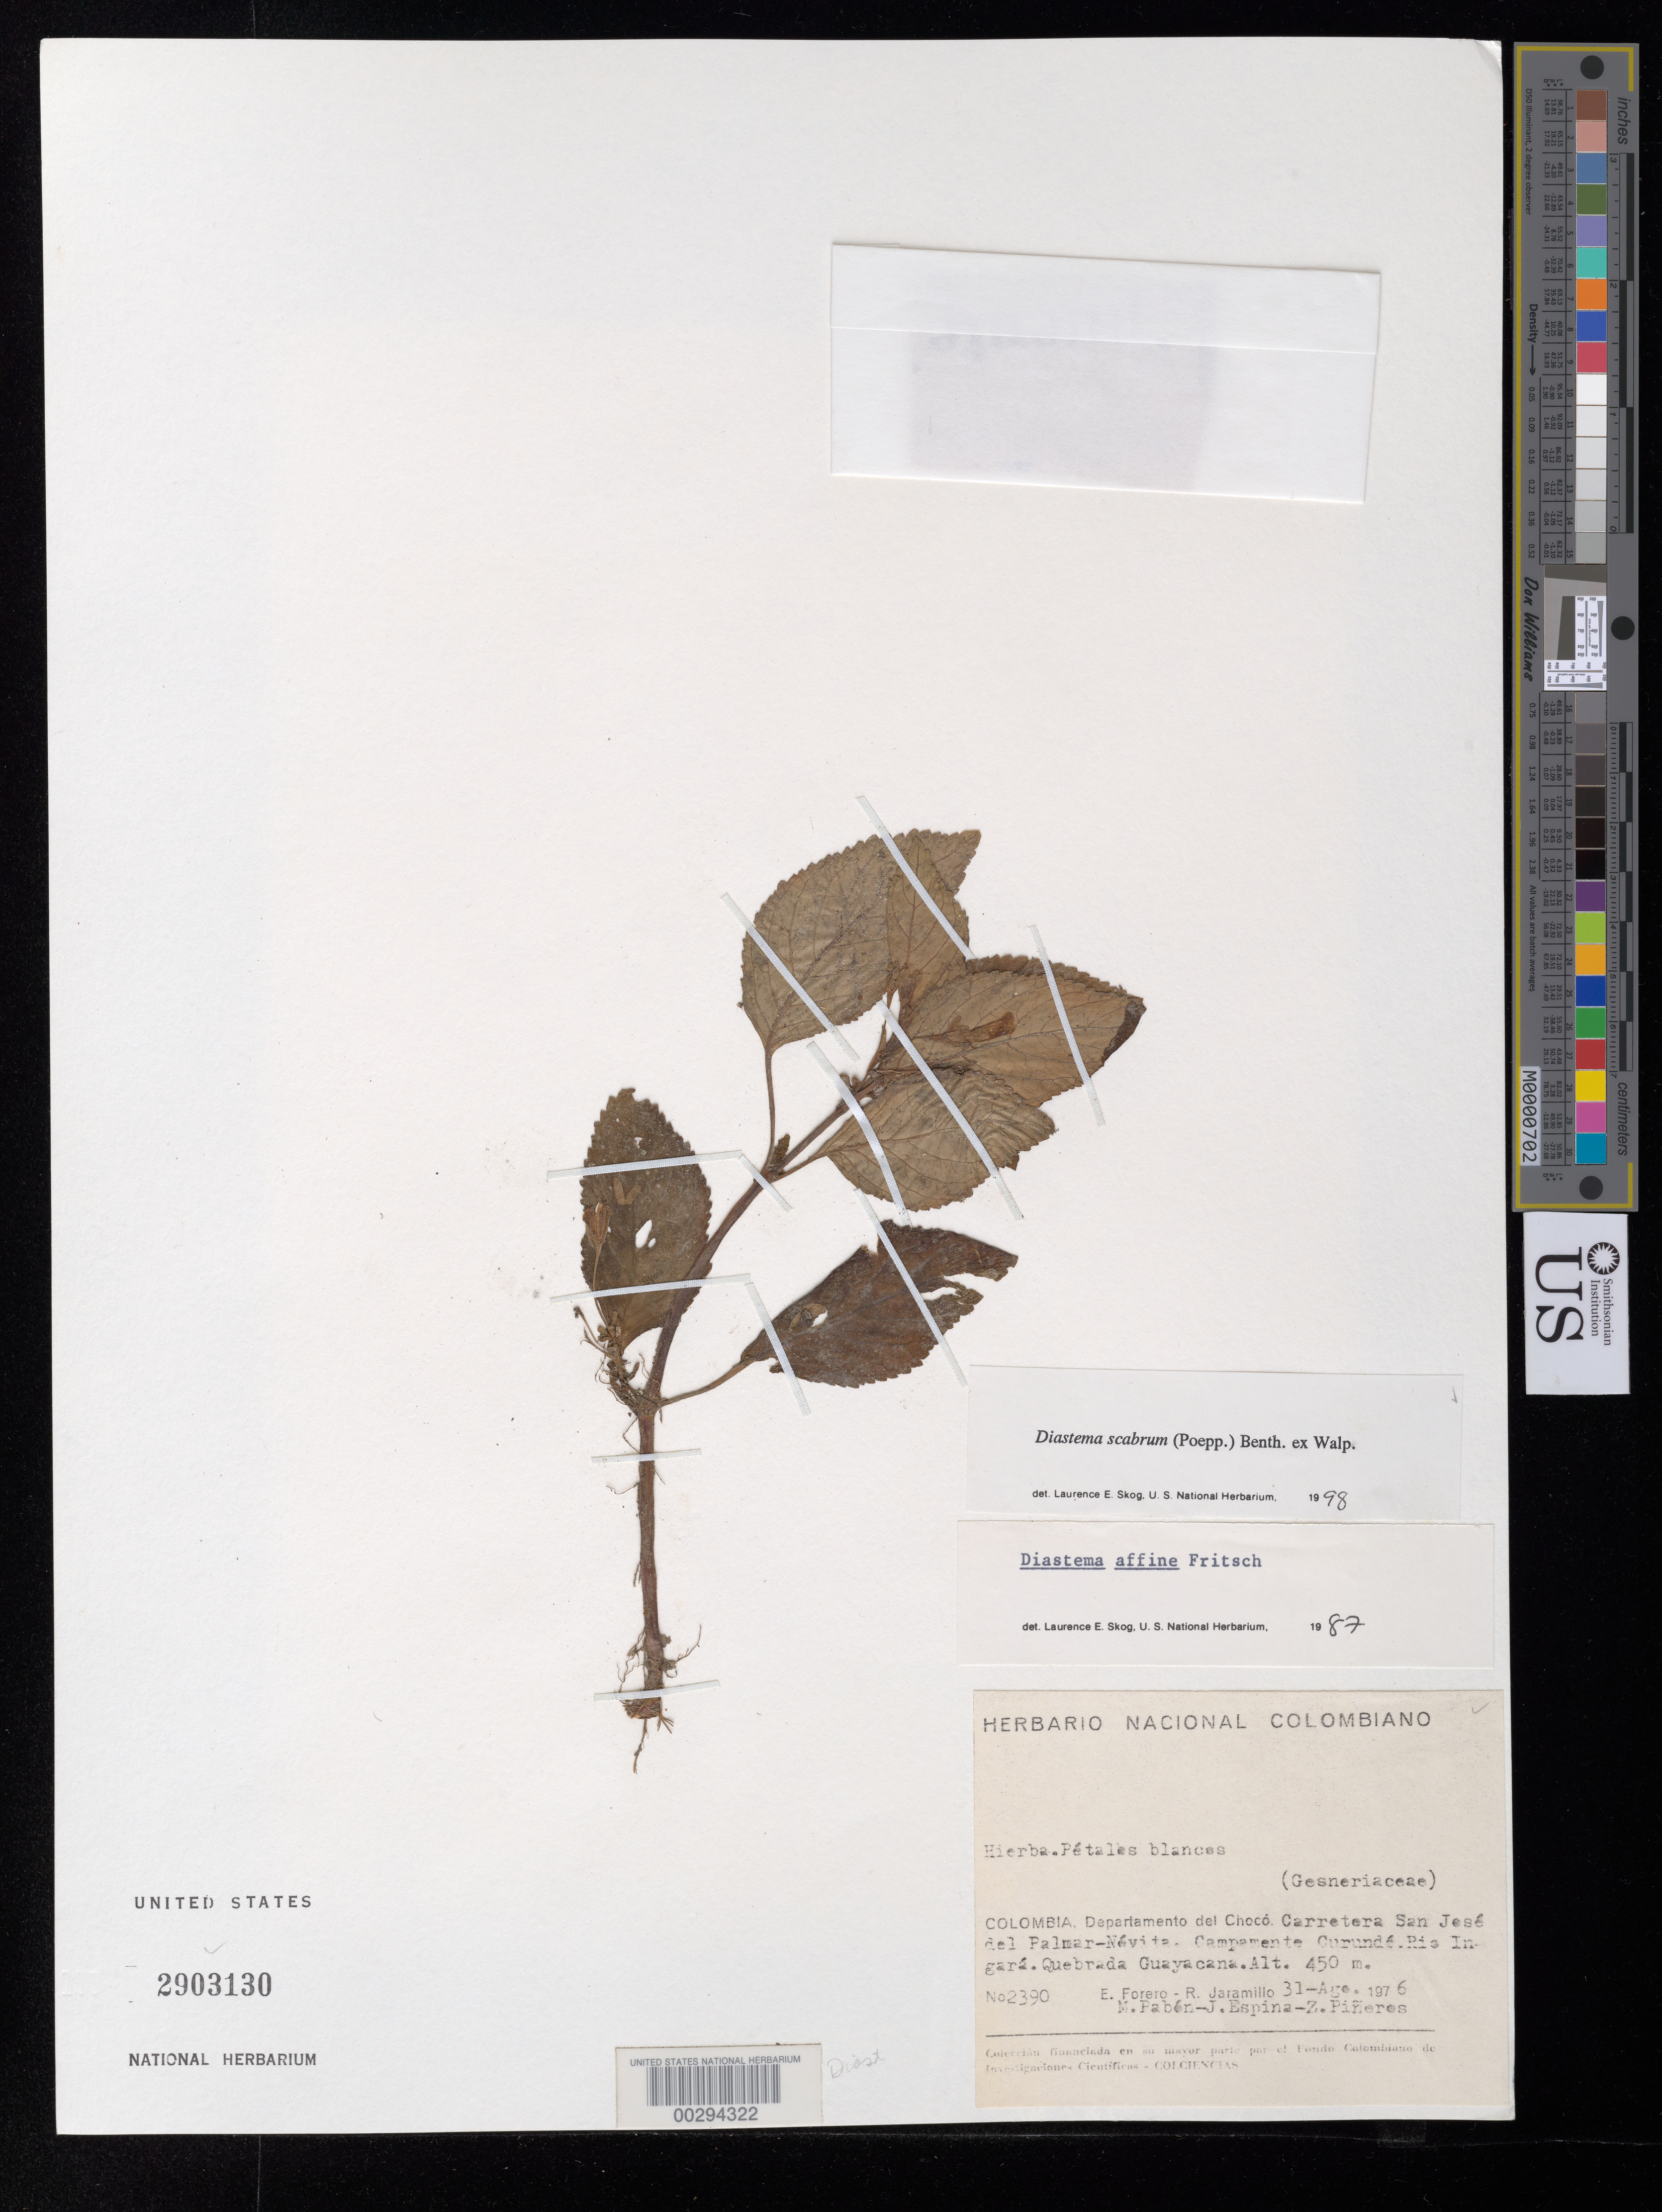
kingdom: Plantae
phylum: Tracheophyta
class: Magnoliopsida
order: Lamiales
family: Gesneriaceae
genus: Diastema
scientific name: Diastema scabrum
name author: (Poepp.) Benth. ex Walp.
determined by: Skog, Laurence E.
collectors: E. Forero, R. Jaramillo M., M. Paben, J. Espina & Z. Piñeros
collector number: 2390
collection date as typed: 31 Aug 1976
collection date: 1976-08-31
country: Colombia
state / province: Chocó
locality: Carretera San José del Palmar - Nóvita; Campament de Curundó. Río Ingará. Quebrada Guayacana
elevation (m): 450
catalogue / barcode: US 2903130